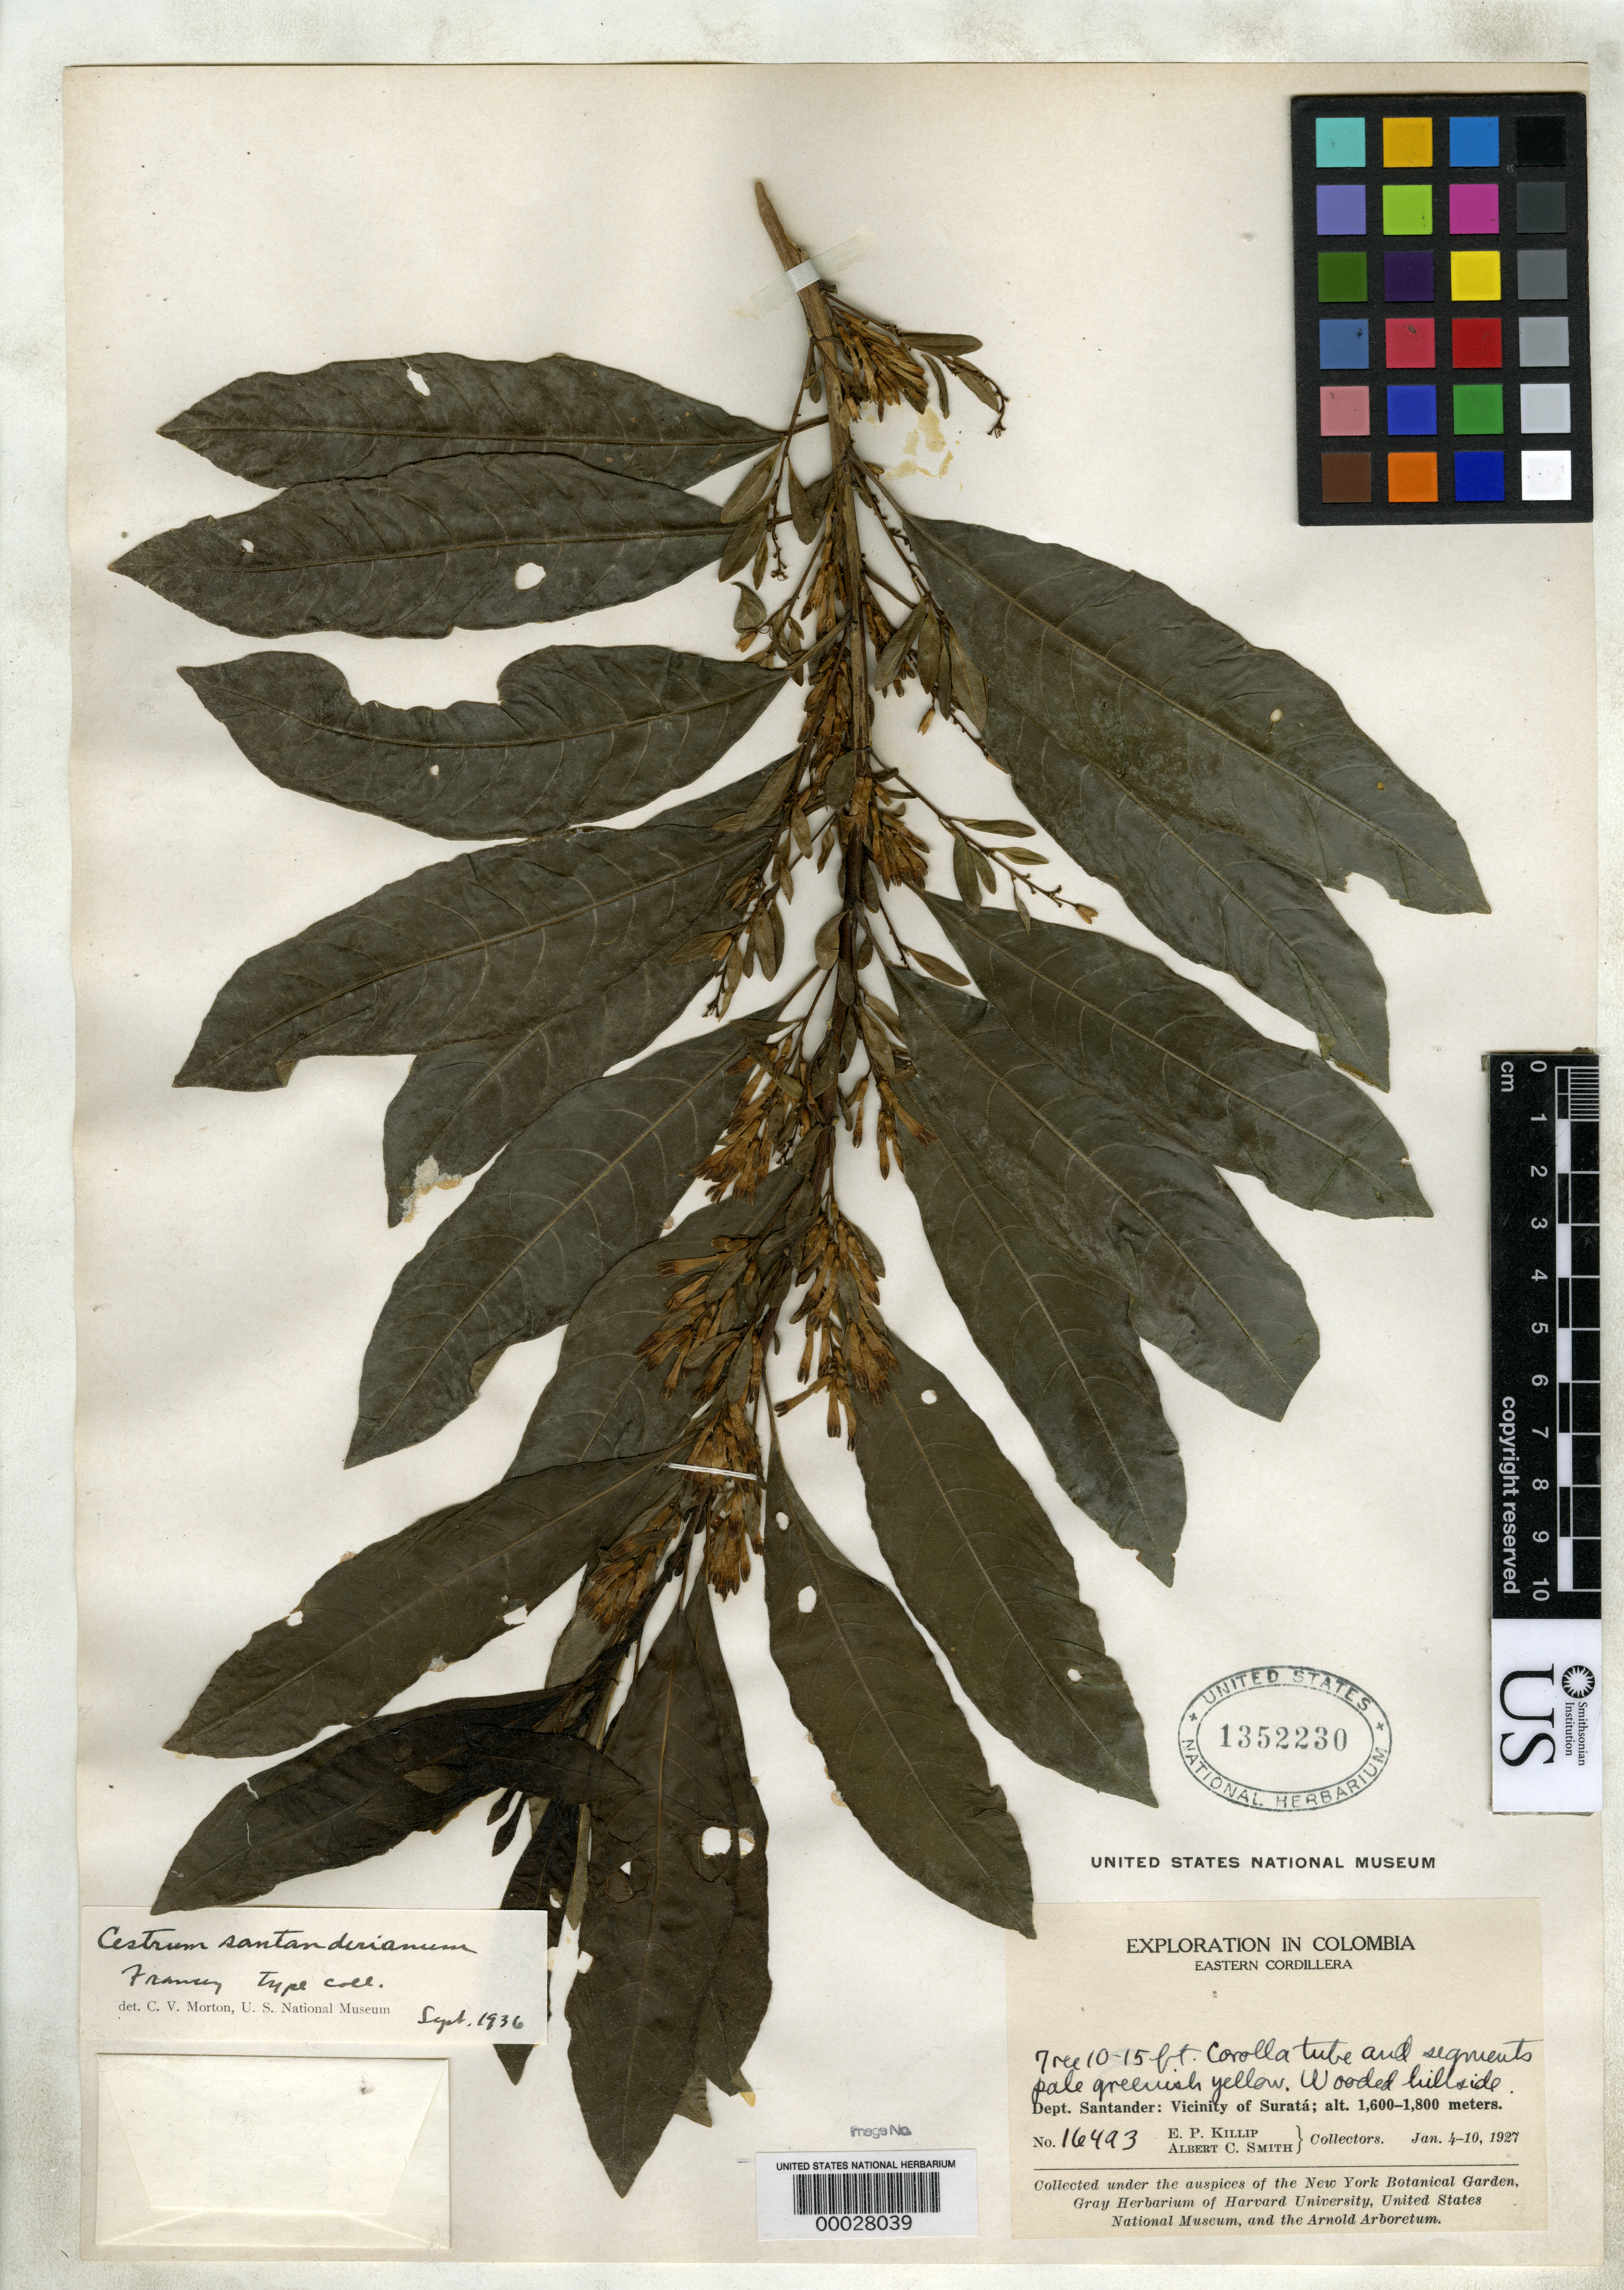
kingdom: Plantae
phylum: Tracheophyta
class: Magnoliopsida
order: Solanales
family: Solanaceae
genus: Cestrum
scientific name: Cestrum santanderianum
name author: Francey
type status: Isosyntype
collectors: E. P. Killip & A. C. Smith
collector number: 16493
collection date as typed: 04 Jan 1927 to 10 Jan 1927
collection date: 1927-01-04/1927-01-10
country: Colombia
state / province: Santander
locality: Vicinity of Surata.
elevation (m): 1600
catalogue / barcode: US 1352230